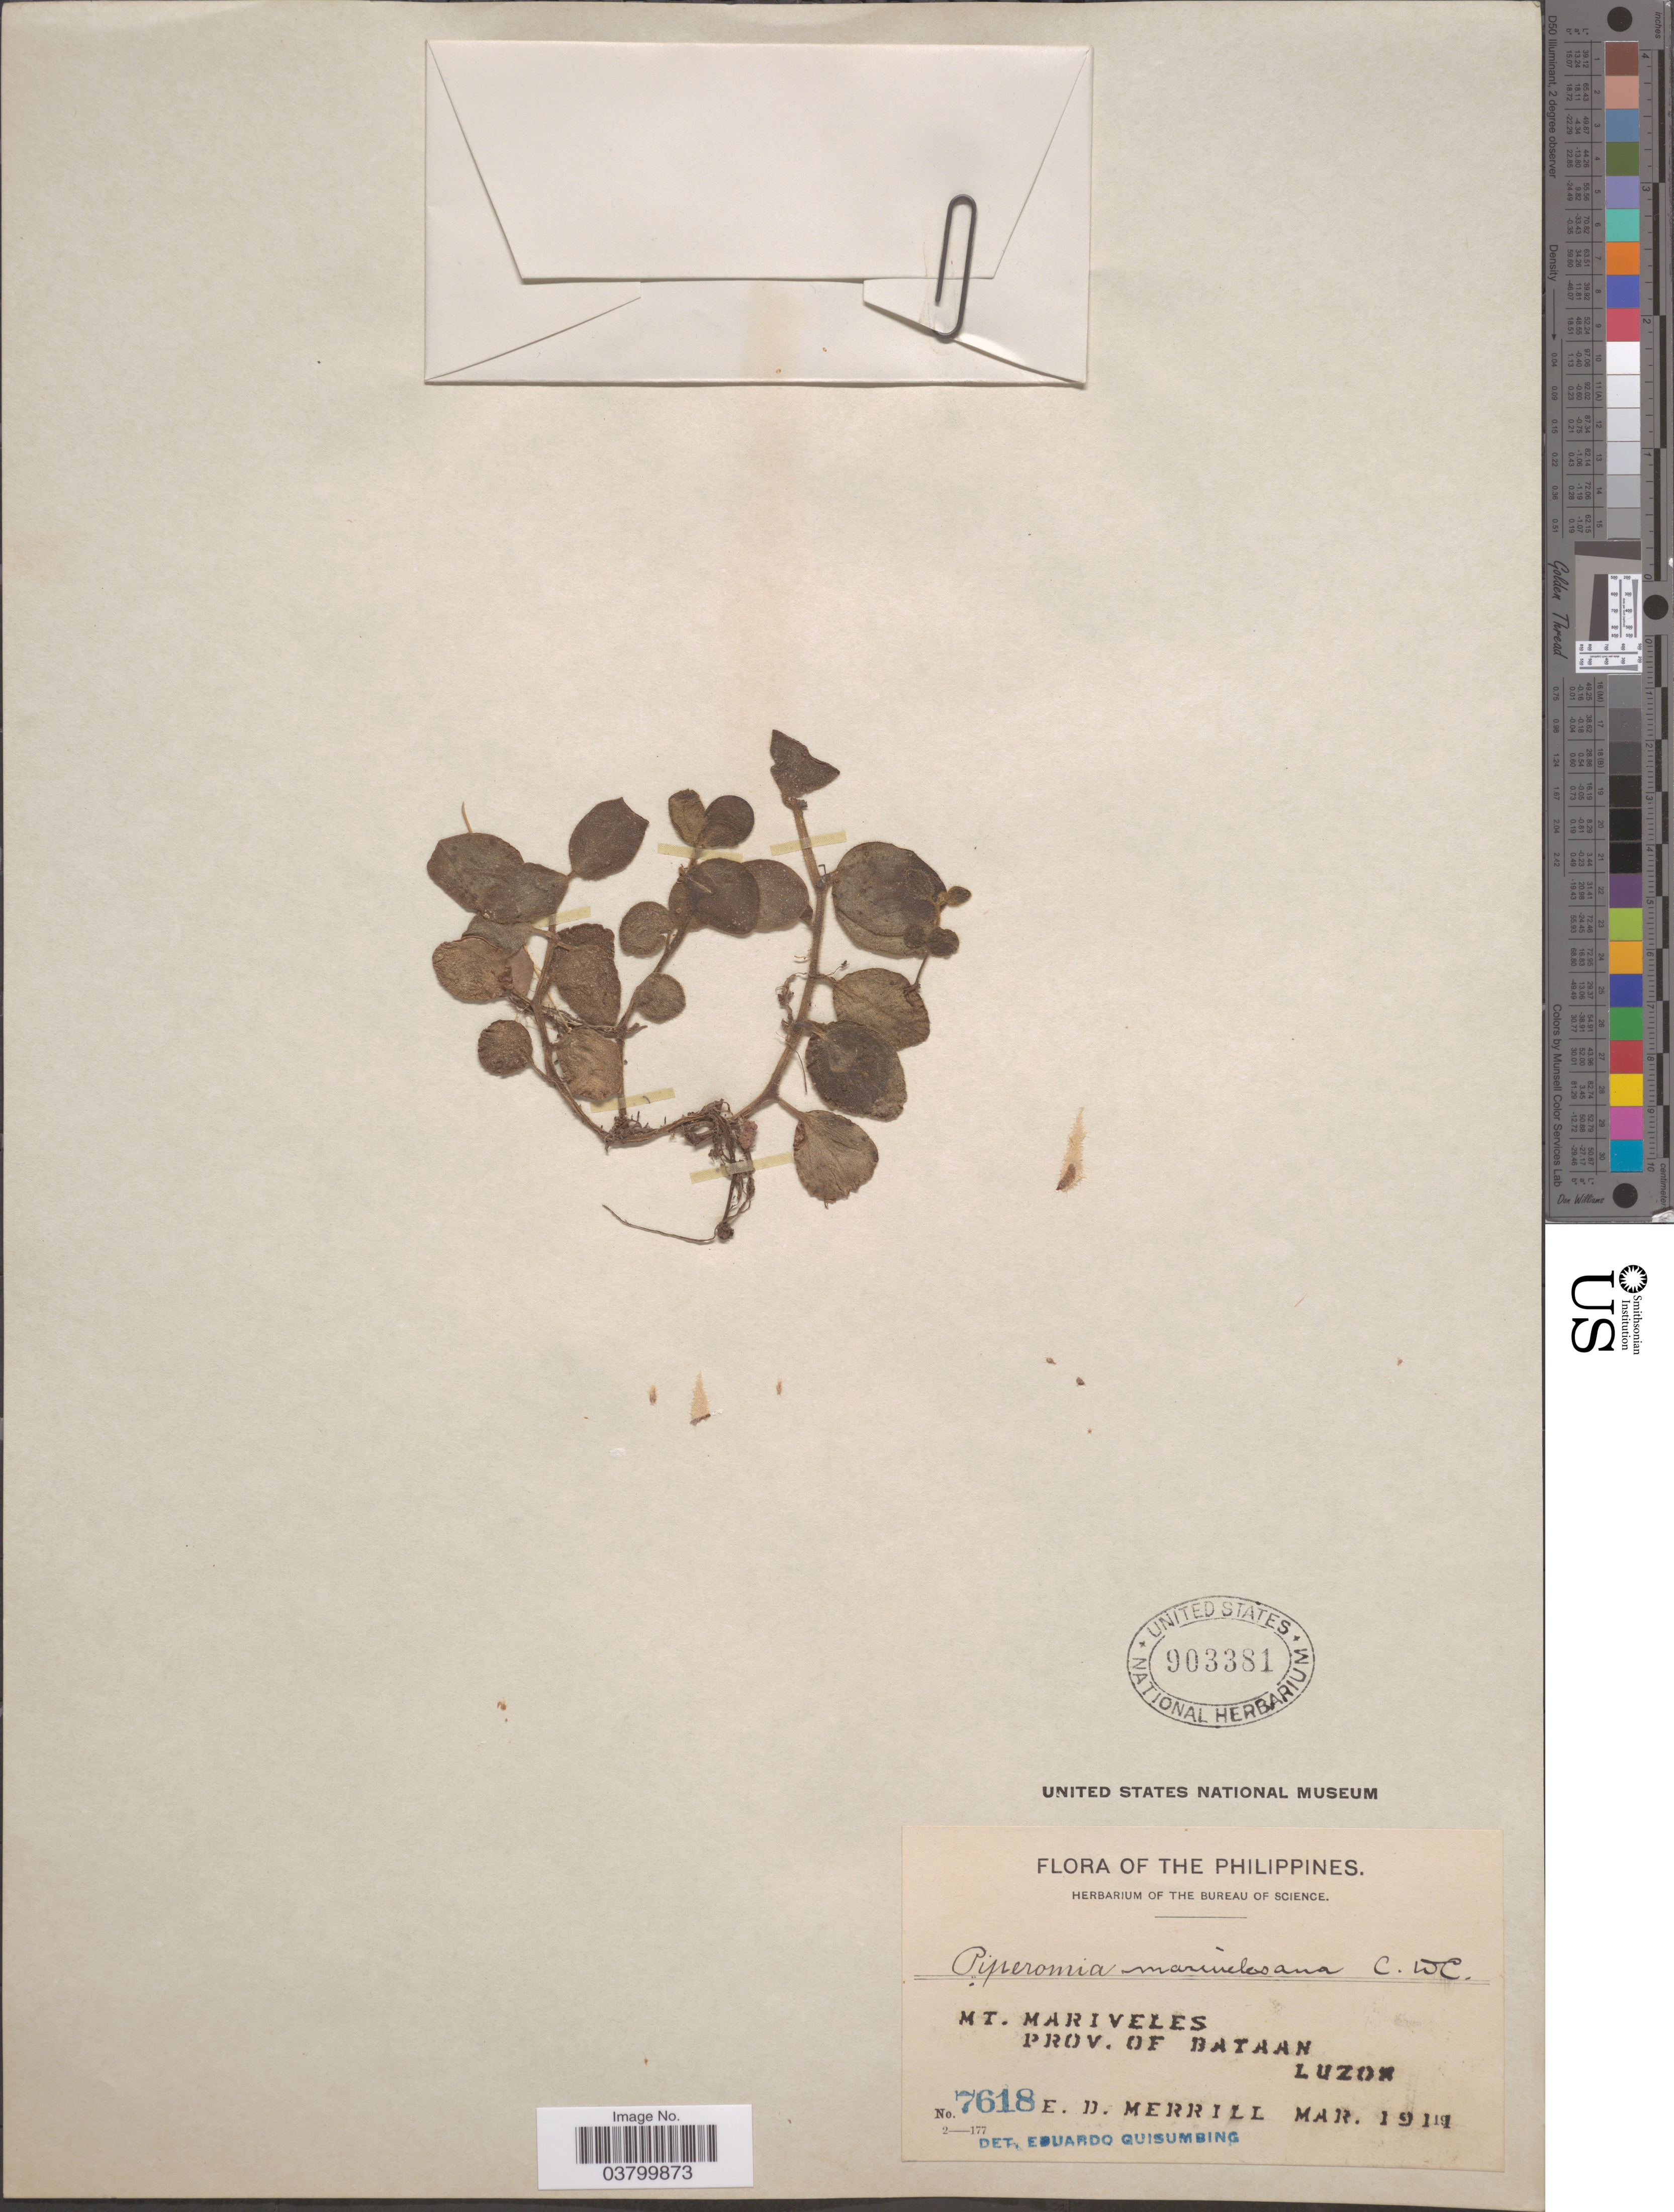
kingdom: Plantae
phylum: Tracheophyta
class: Magnoliopsida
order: Piperales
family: Piperaceae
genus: Peperomia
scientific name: Peperomia marivelesana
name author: C. DC.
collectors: E. D. Merrill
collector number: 7618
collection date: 1911-03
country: Philippines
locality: Mt. Mariveles. Prov. of Bataan. Luzon.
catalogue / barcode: US 903381